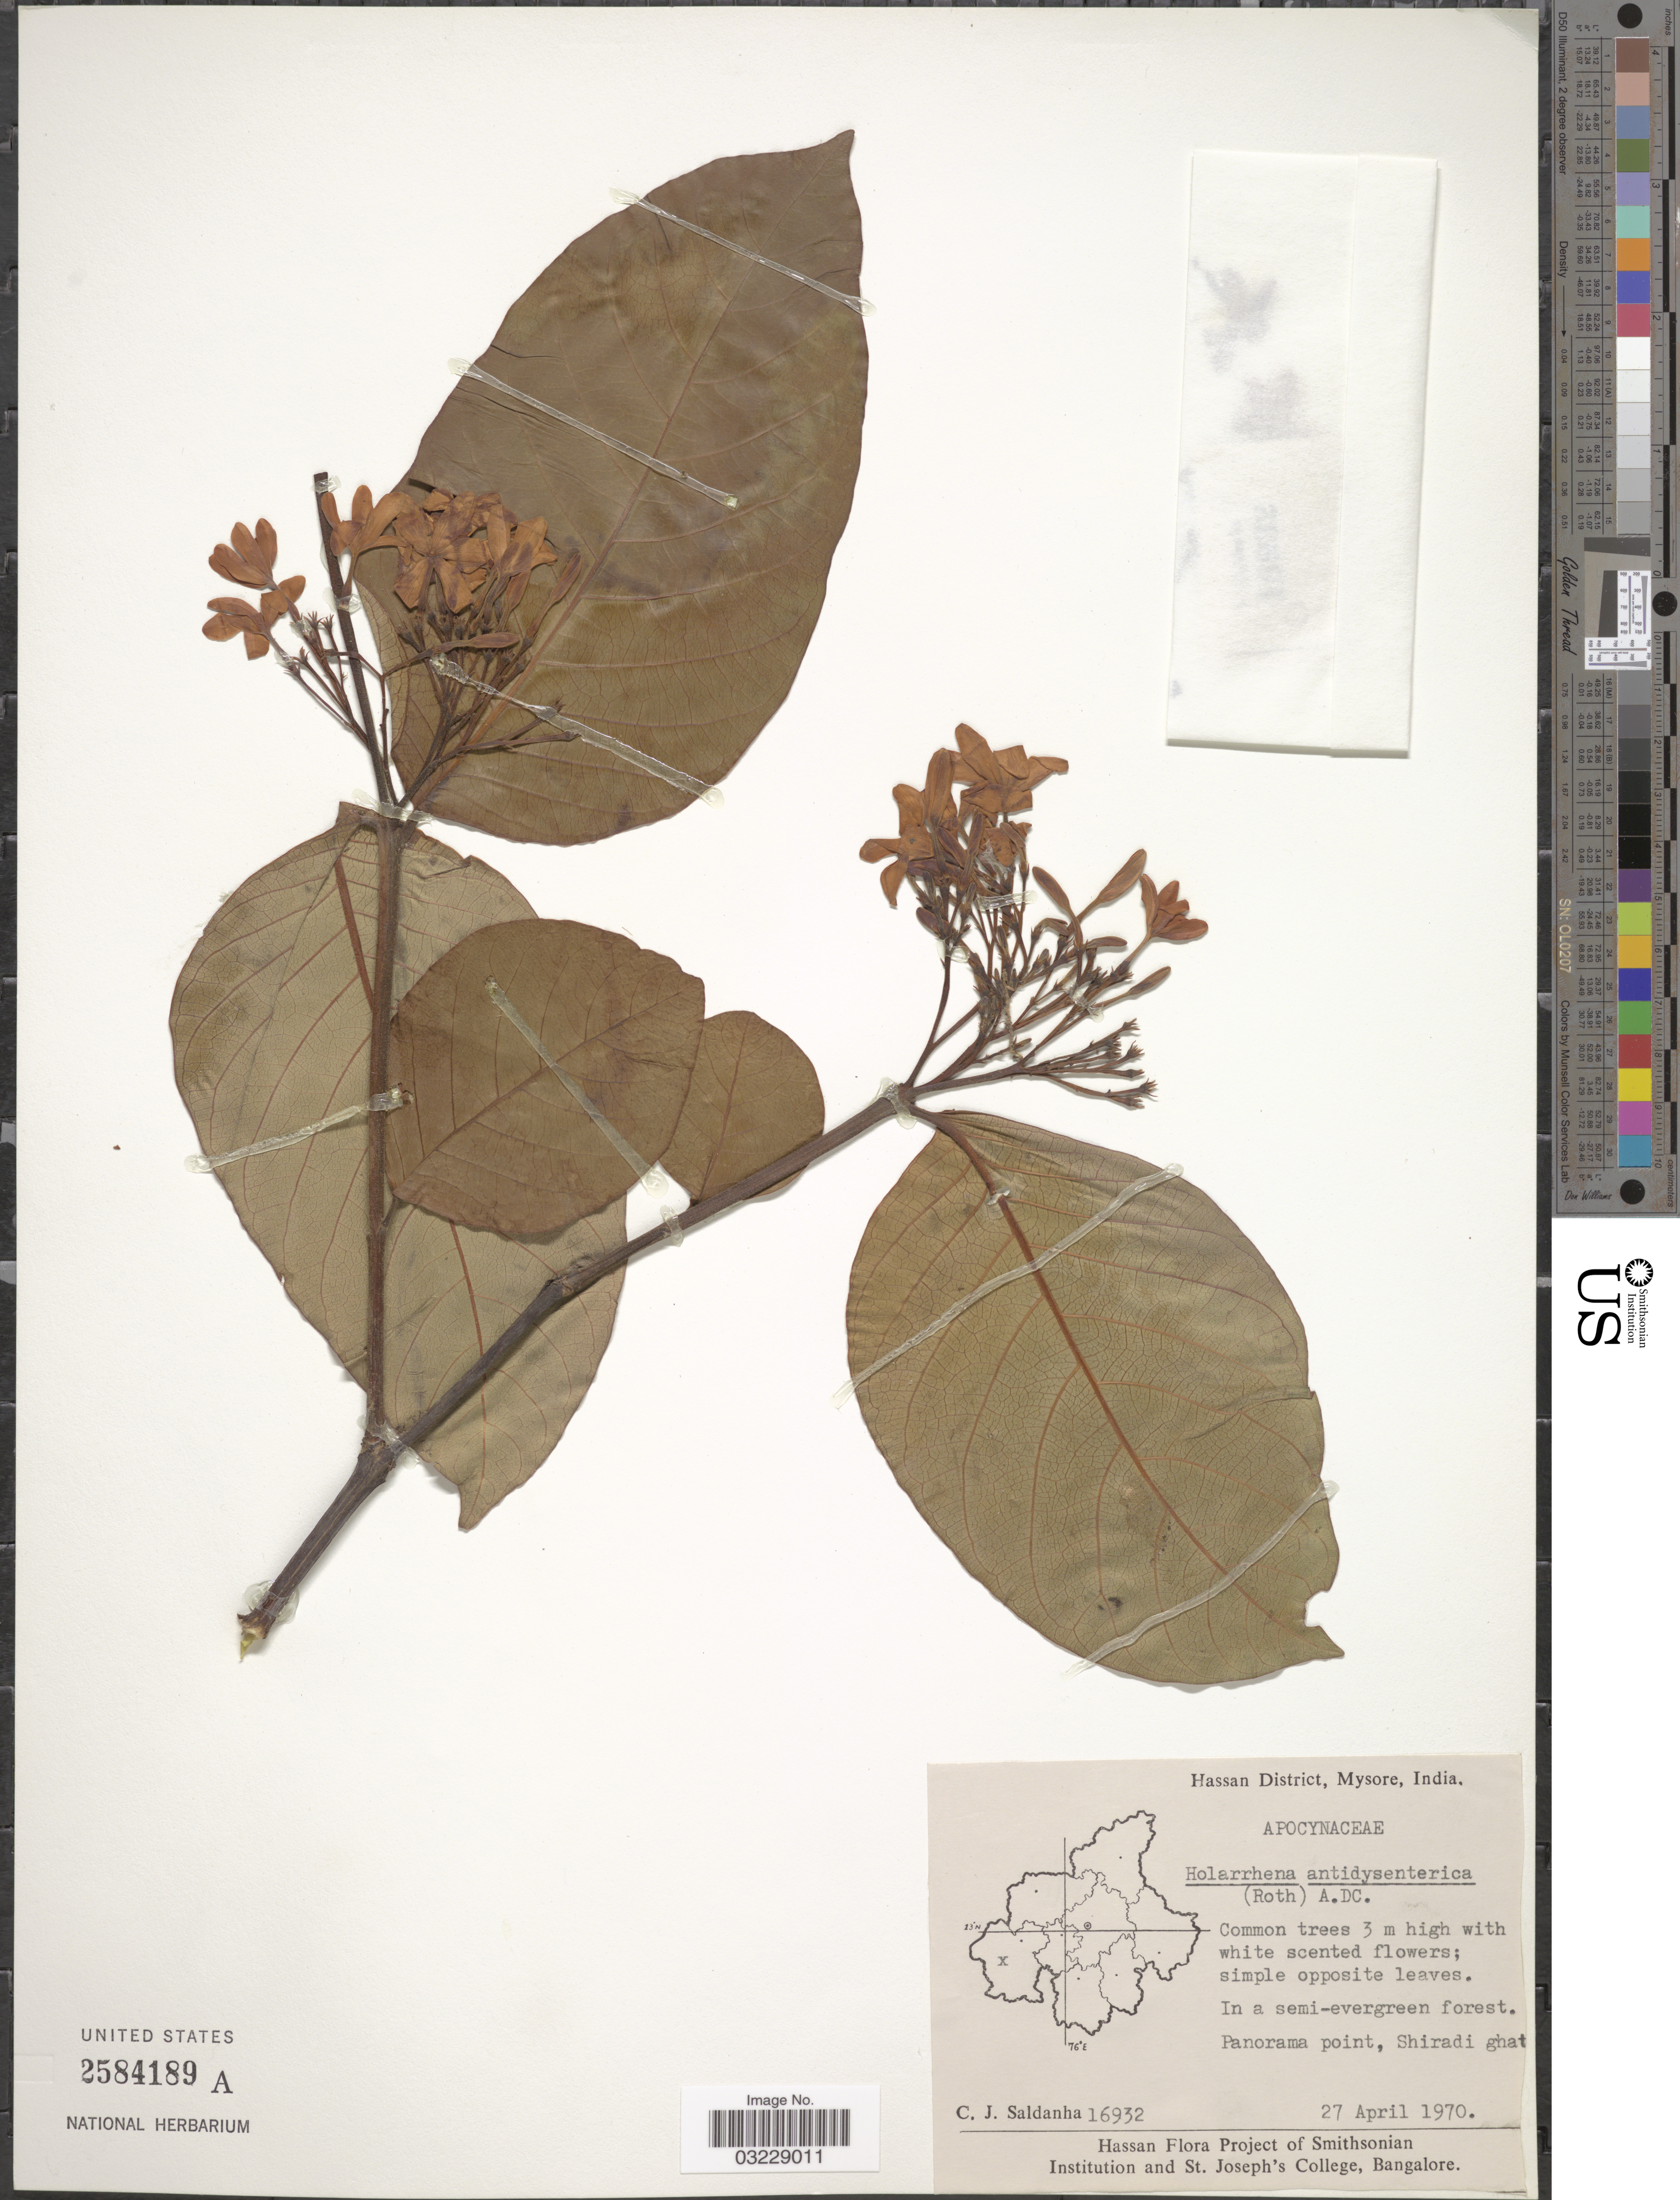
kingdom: Plantae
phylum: Tracheophyta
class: Magnoliopsida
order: Gentianales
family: Apocynaceae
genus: Holarrhena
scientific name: Holarrhena pubescens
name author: (Buch.-Ham.) Wall. ex G. Don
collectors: C. J. Saldanha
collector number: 16932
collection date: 1970-04-27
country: India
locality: Hassan District, Mysore. Panorama point, Shiradi ghat.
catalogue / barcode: US 2584189A